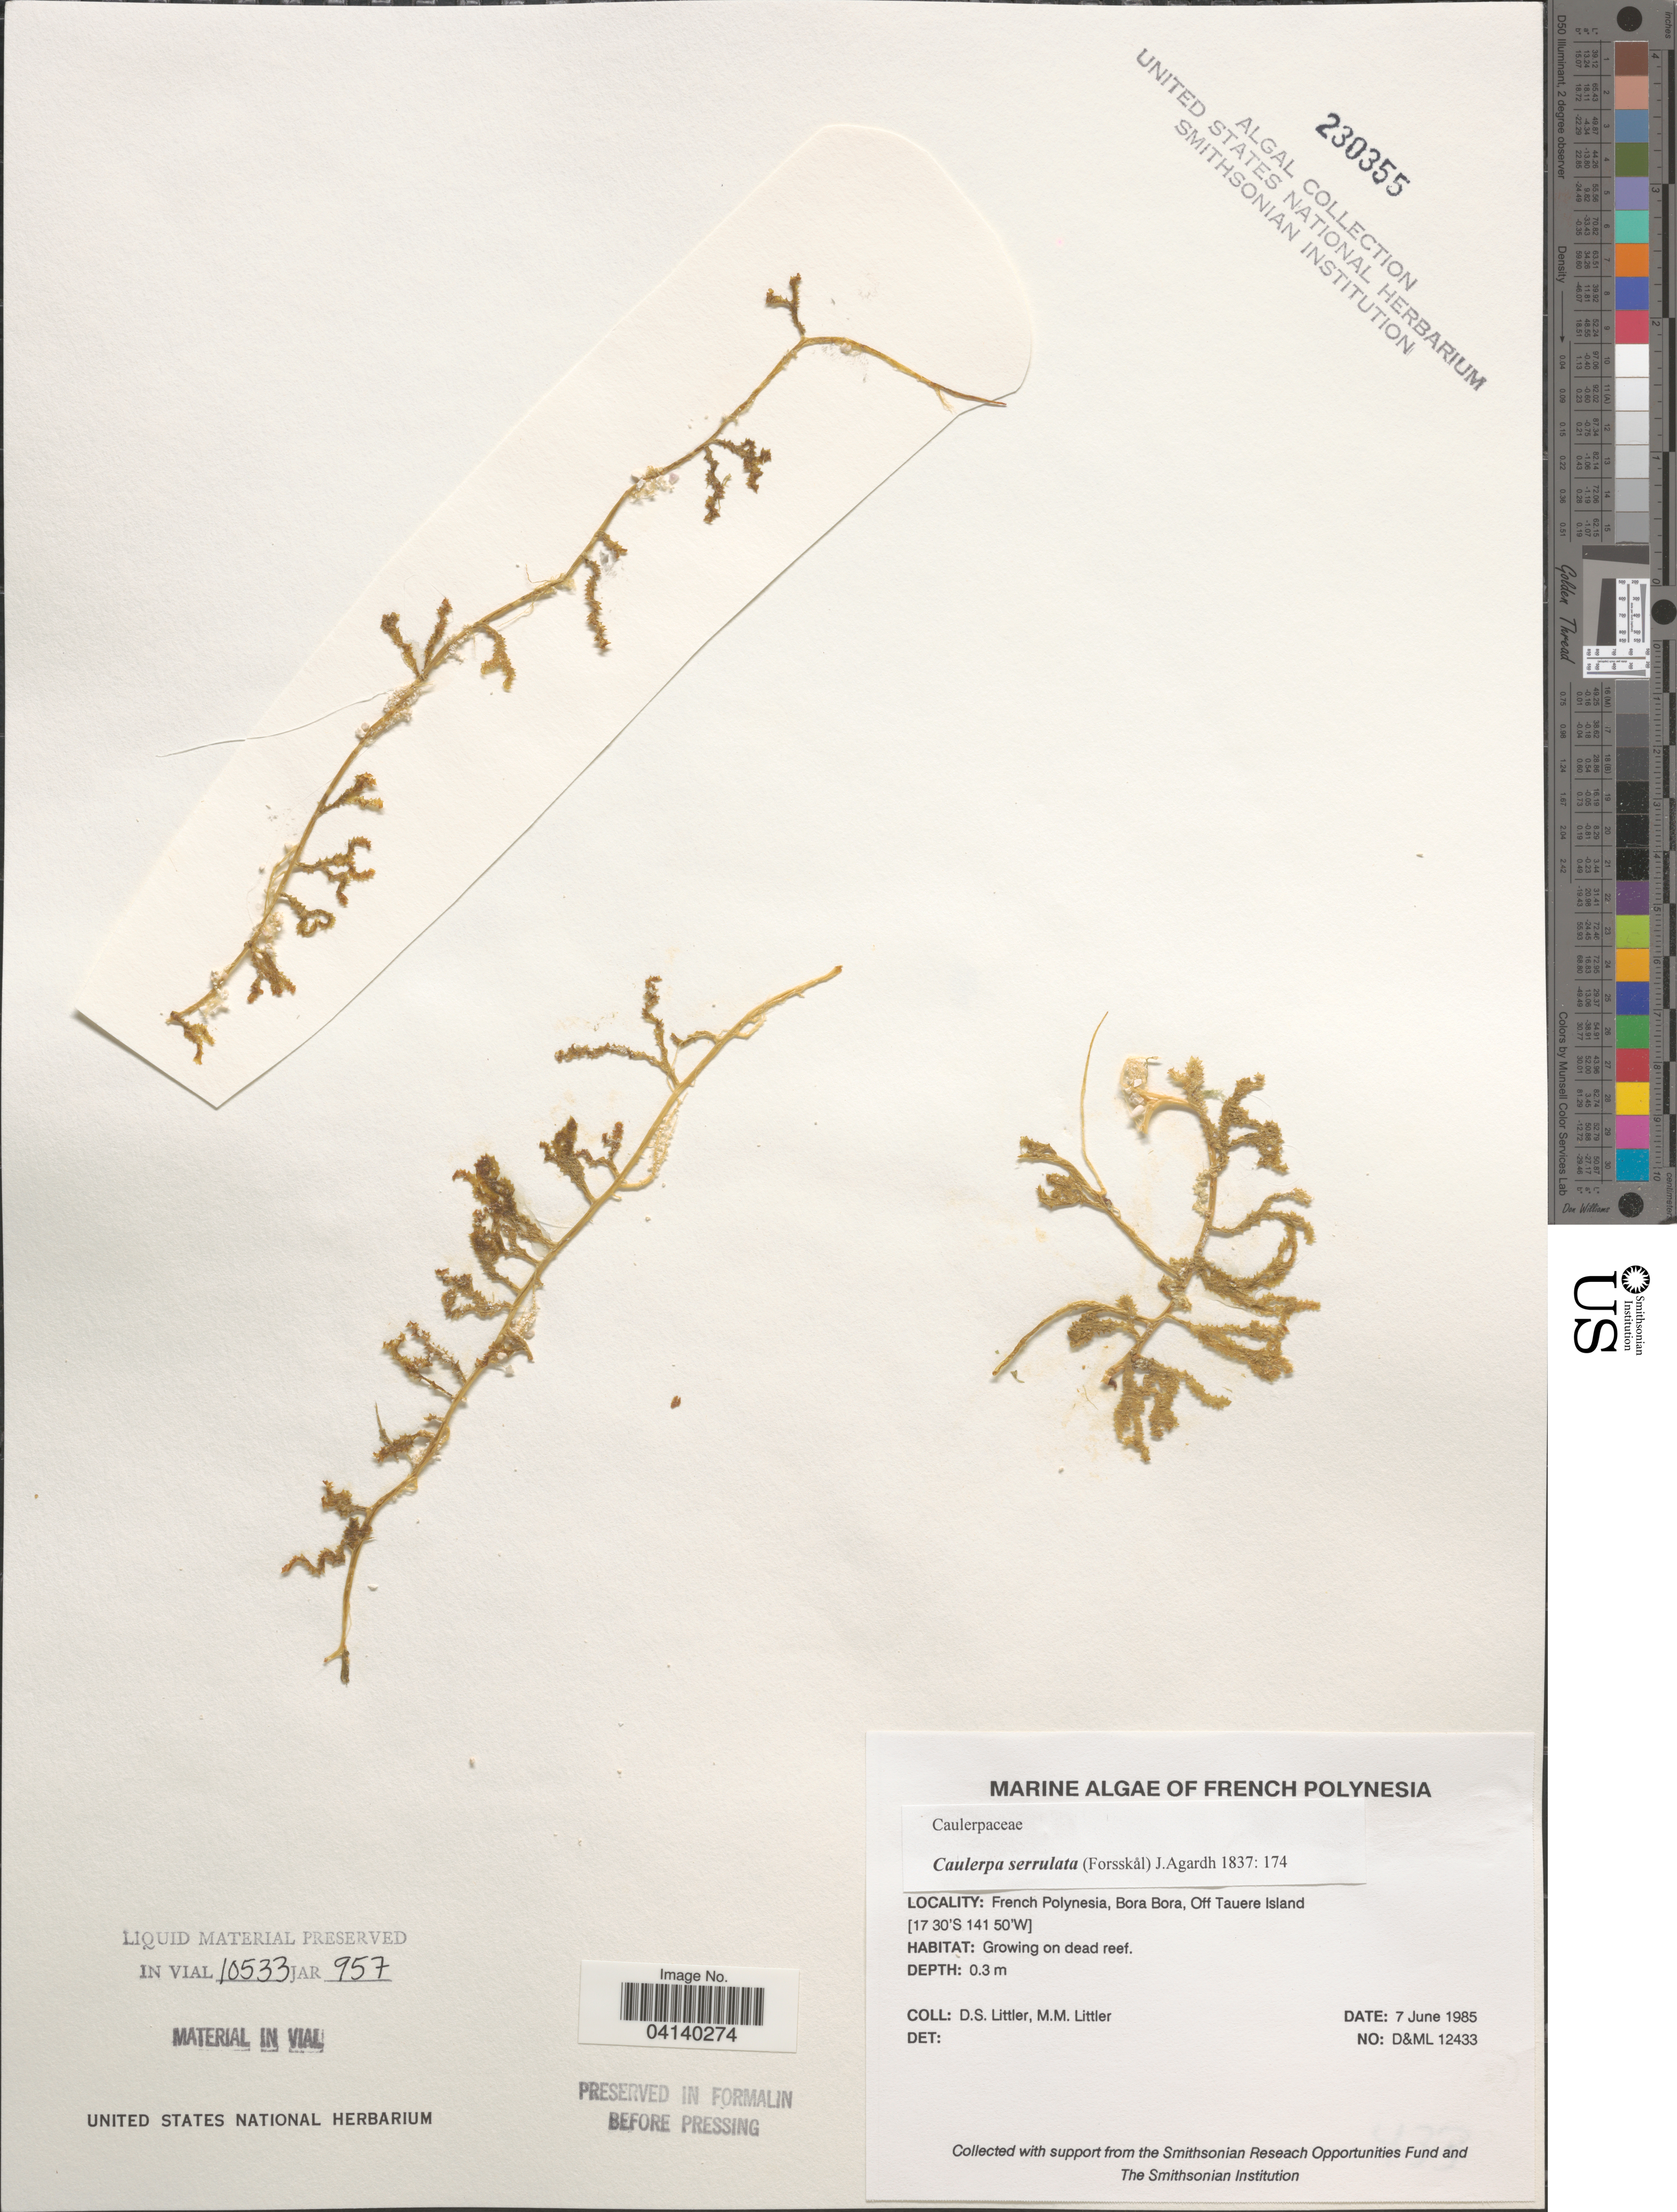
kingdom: Plantae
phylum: Chlorophyta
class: Ulvophyceae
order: Bryopsidales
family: Caulerpaceae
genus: Caulerpa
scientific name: Caulerpa serrulata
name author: (Forssk.) J. Agardh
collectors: D. S. Littler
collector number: D&ML12433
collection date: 1985-06-07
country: French Polynesia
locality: Bora Bora, Off Tauere Island.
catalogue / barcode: US 230355